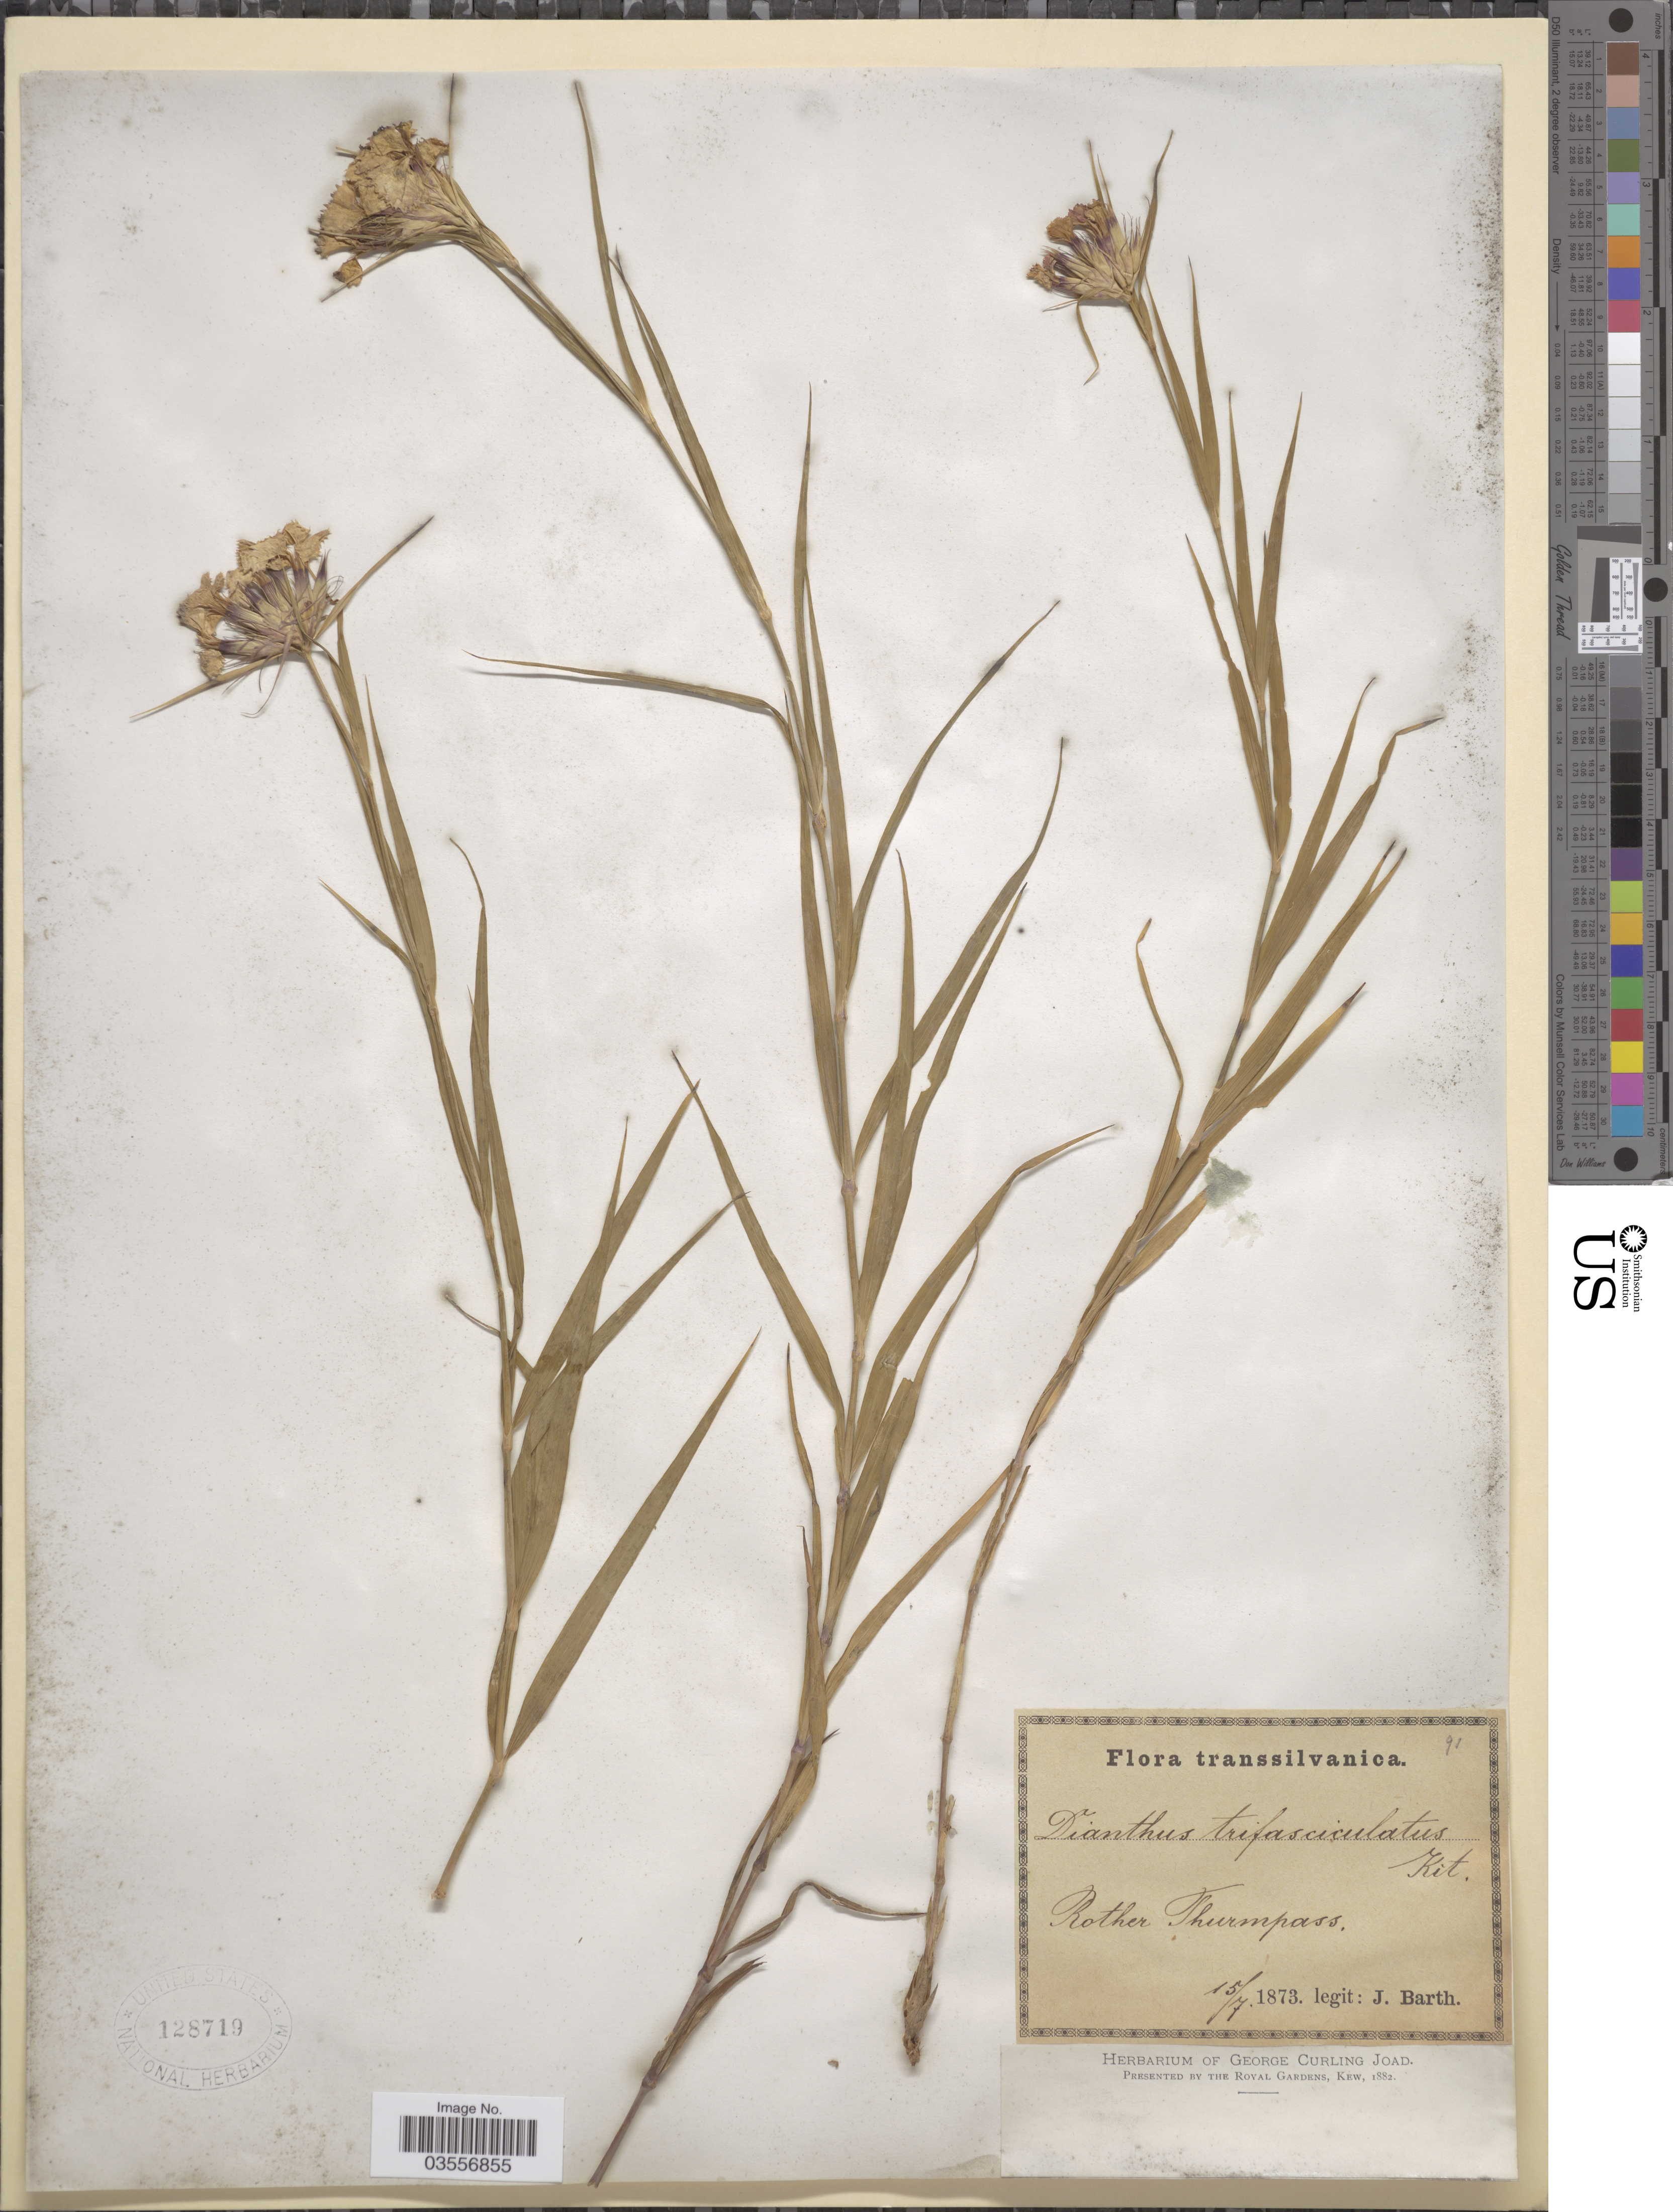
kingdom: Plantae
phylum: Tracheophyta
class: Magnoliopsida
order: Caryophyllales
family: Caryophyllaceae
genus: Dianthus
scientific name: Dianthus trifasciculatus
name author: Kit.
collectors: J. Barth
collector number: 91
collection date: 1873-07-15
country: Romania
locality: Transsilvanica. Rother Thurmpass.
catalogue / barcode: US 128719